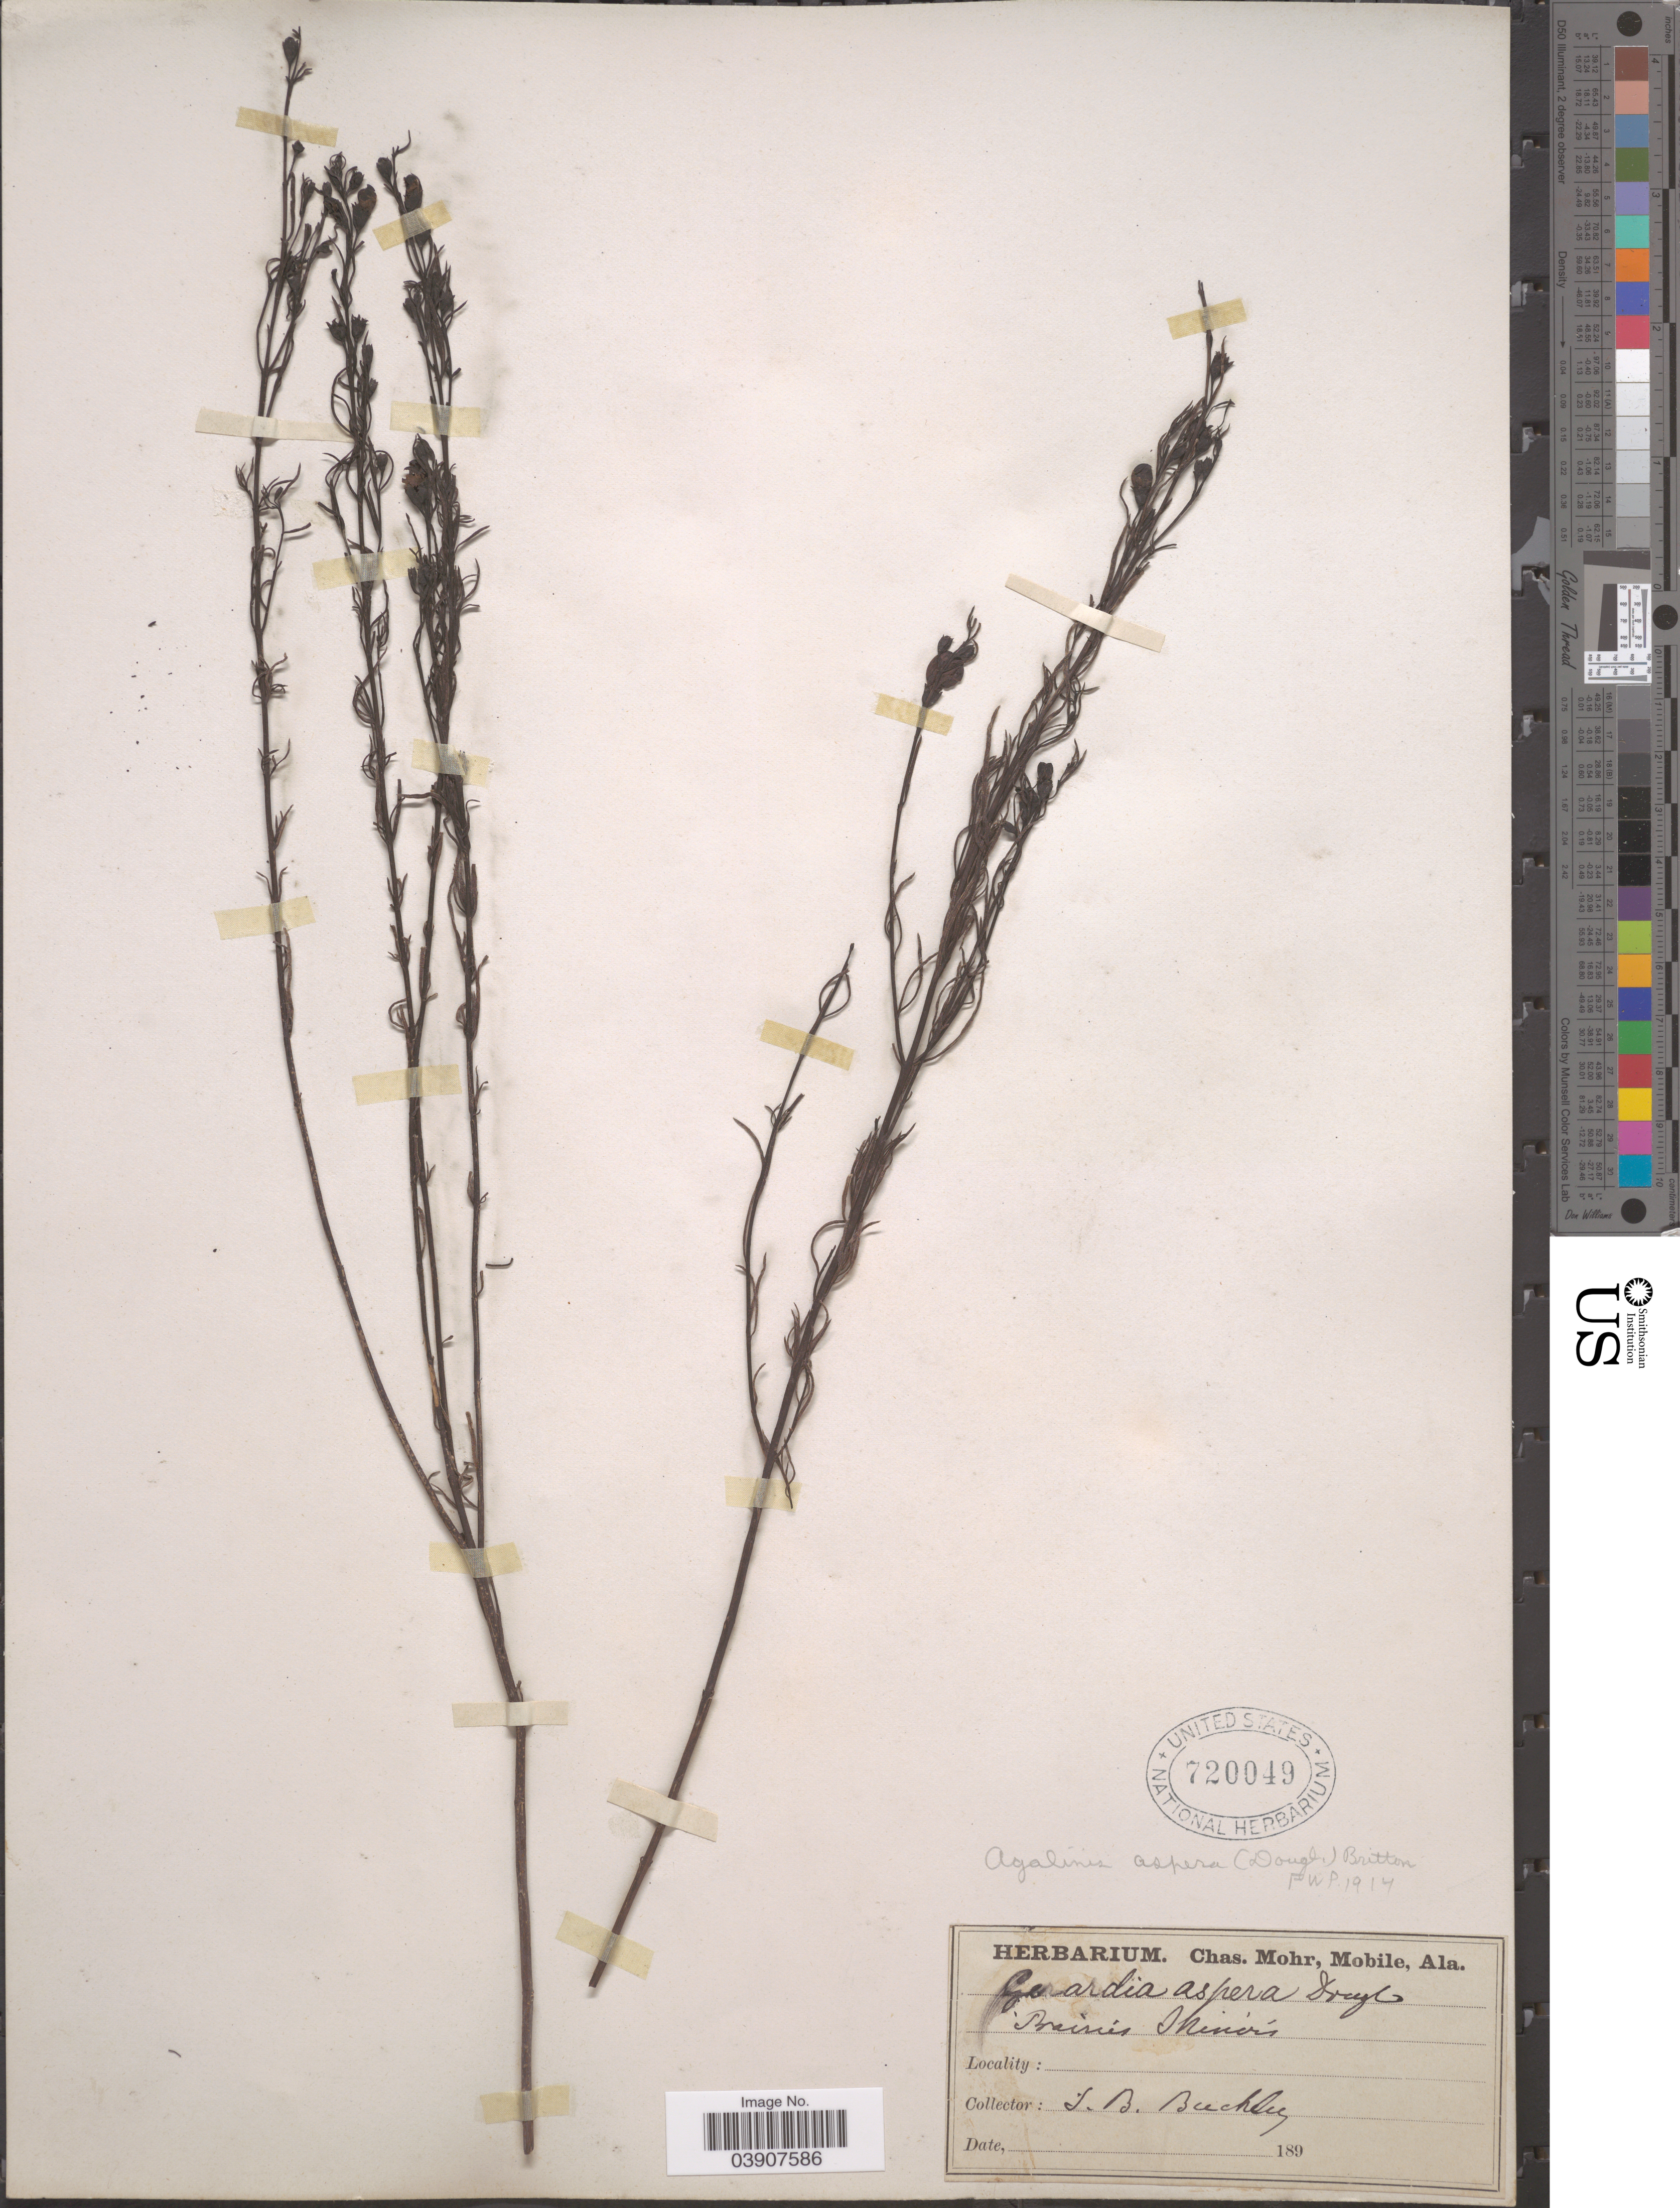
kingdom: Plantae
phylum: Tracheophyta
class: Magnoliopsida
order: Lamiales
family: Orobanchaceae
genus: Agalinis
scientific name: Agalinis aspera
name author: (Douglas ex Benth.) Britton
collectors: J. Buckler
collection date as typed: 189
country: United States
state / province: Illinois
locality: Prairies.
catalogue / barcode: US 720049